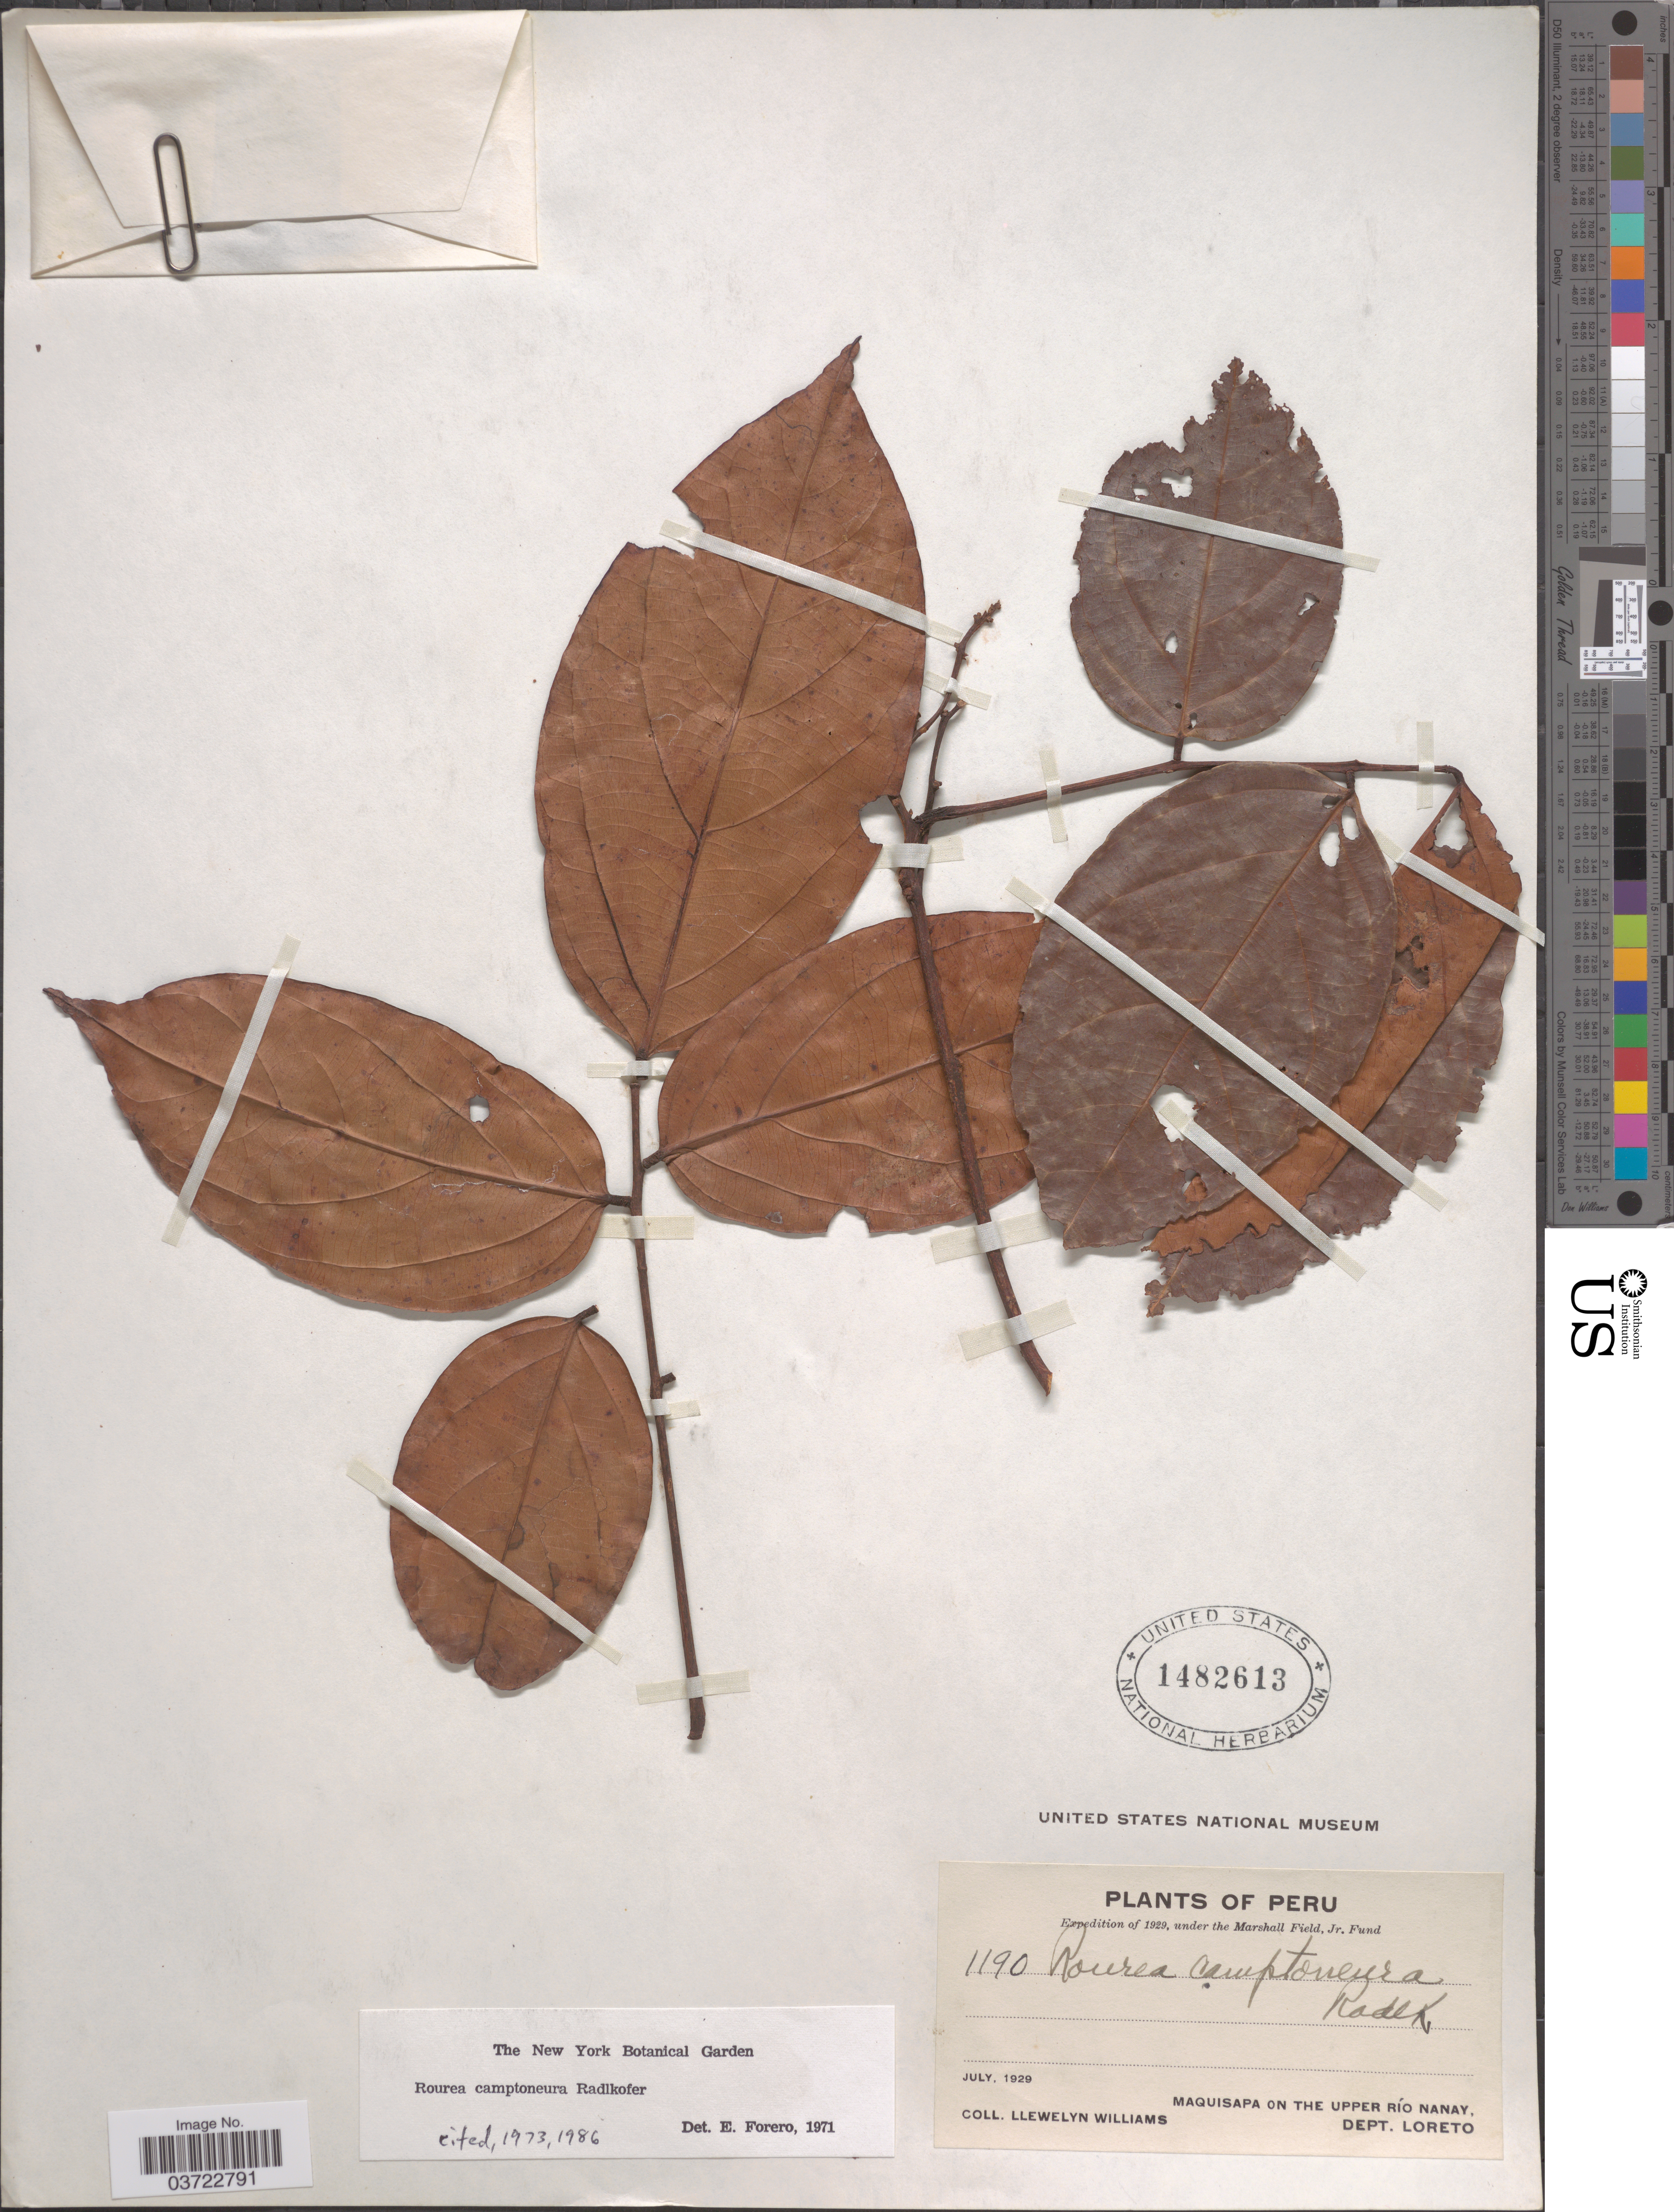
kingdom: Plantae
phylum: Tracheophyta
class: Magnoliopsida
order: Oxalidales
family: Connaraceae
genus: Rourea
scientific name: Rourea camptoneura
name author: Radlk.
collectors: Ll. Williams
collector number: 1190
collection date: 1929-07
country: Peru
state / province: Loreto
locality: Maquisapa on the Upper Río Nanay, Dept. Loreto.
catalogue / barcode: US 1482613